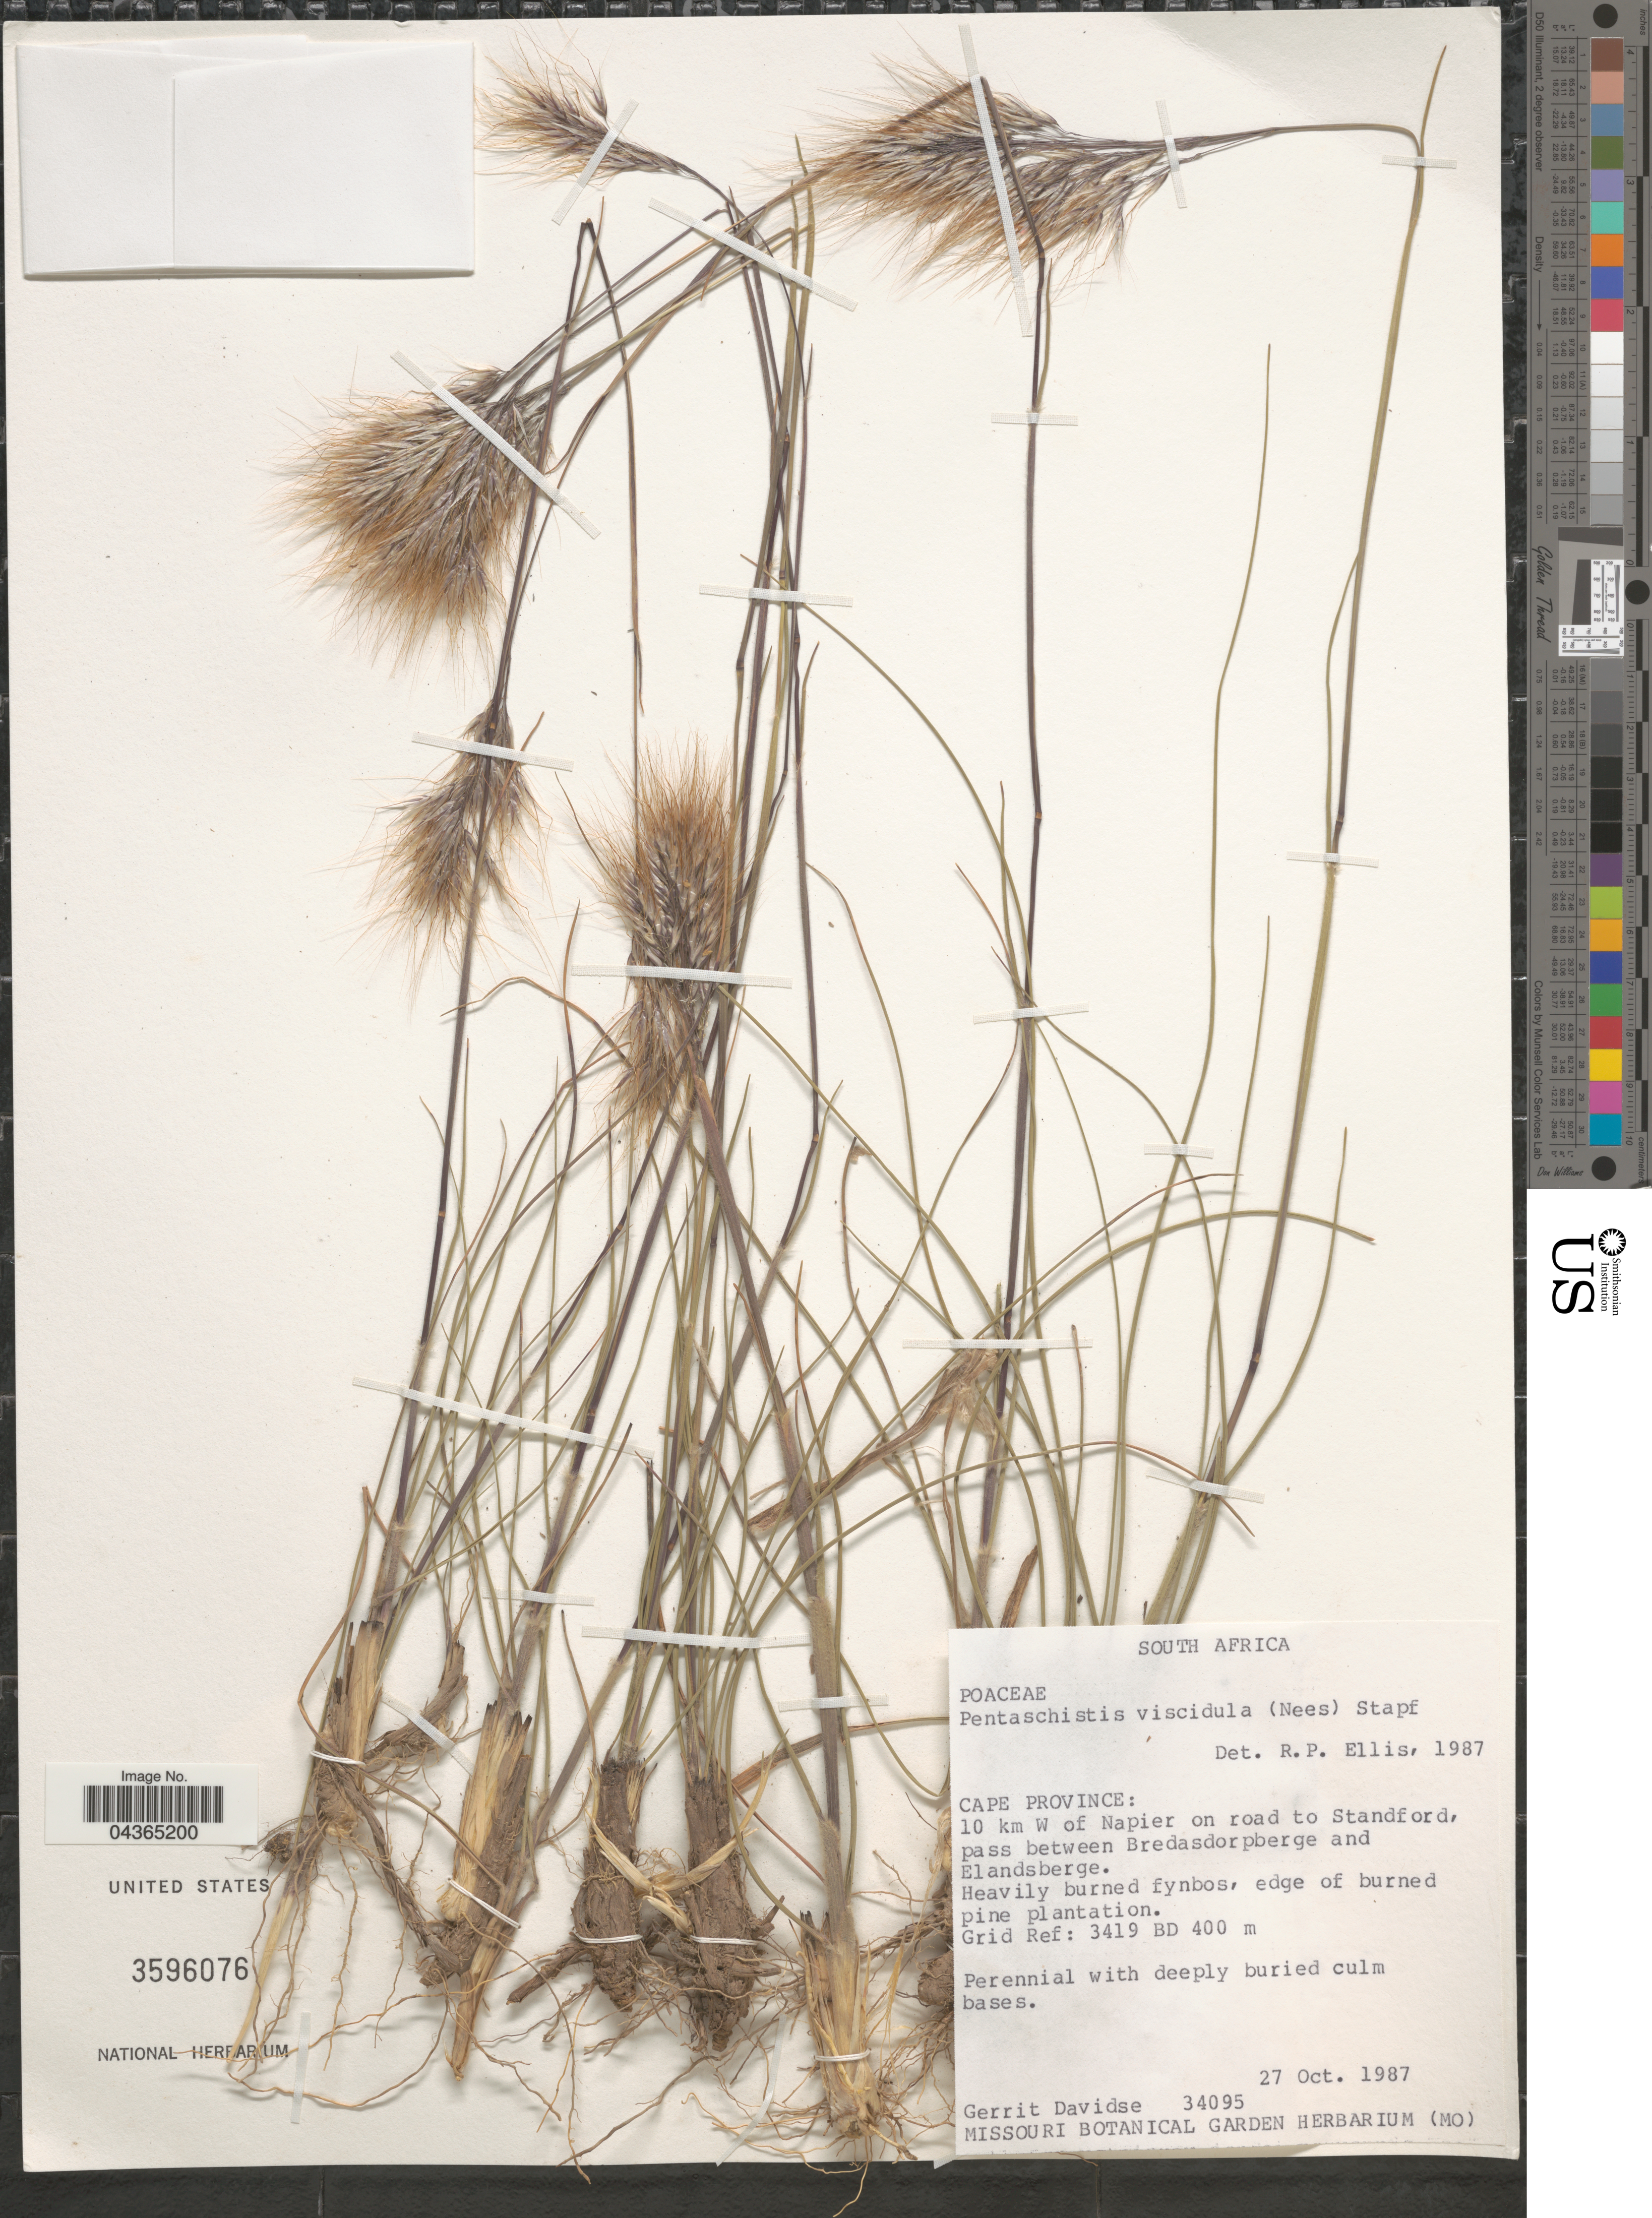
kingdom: Plantae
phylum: Tracheophyta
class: Liliopsida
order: Poales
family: Poaceae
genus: Pentameris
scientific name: Pentameris viscidula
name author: (Nees) Steud.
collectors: G. Davidse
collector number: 34095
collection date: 1987-10-27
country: South Africa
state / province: Western Cape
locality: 10 km W of Napier on road to Standford, pass between Bredasdorpberge and Elandsberge. Grid Ref: 3419 BD.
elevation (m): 400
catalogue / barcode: US 3596076